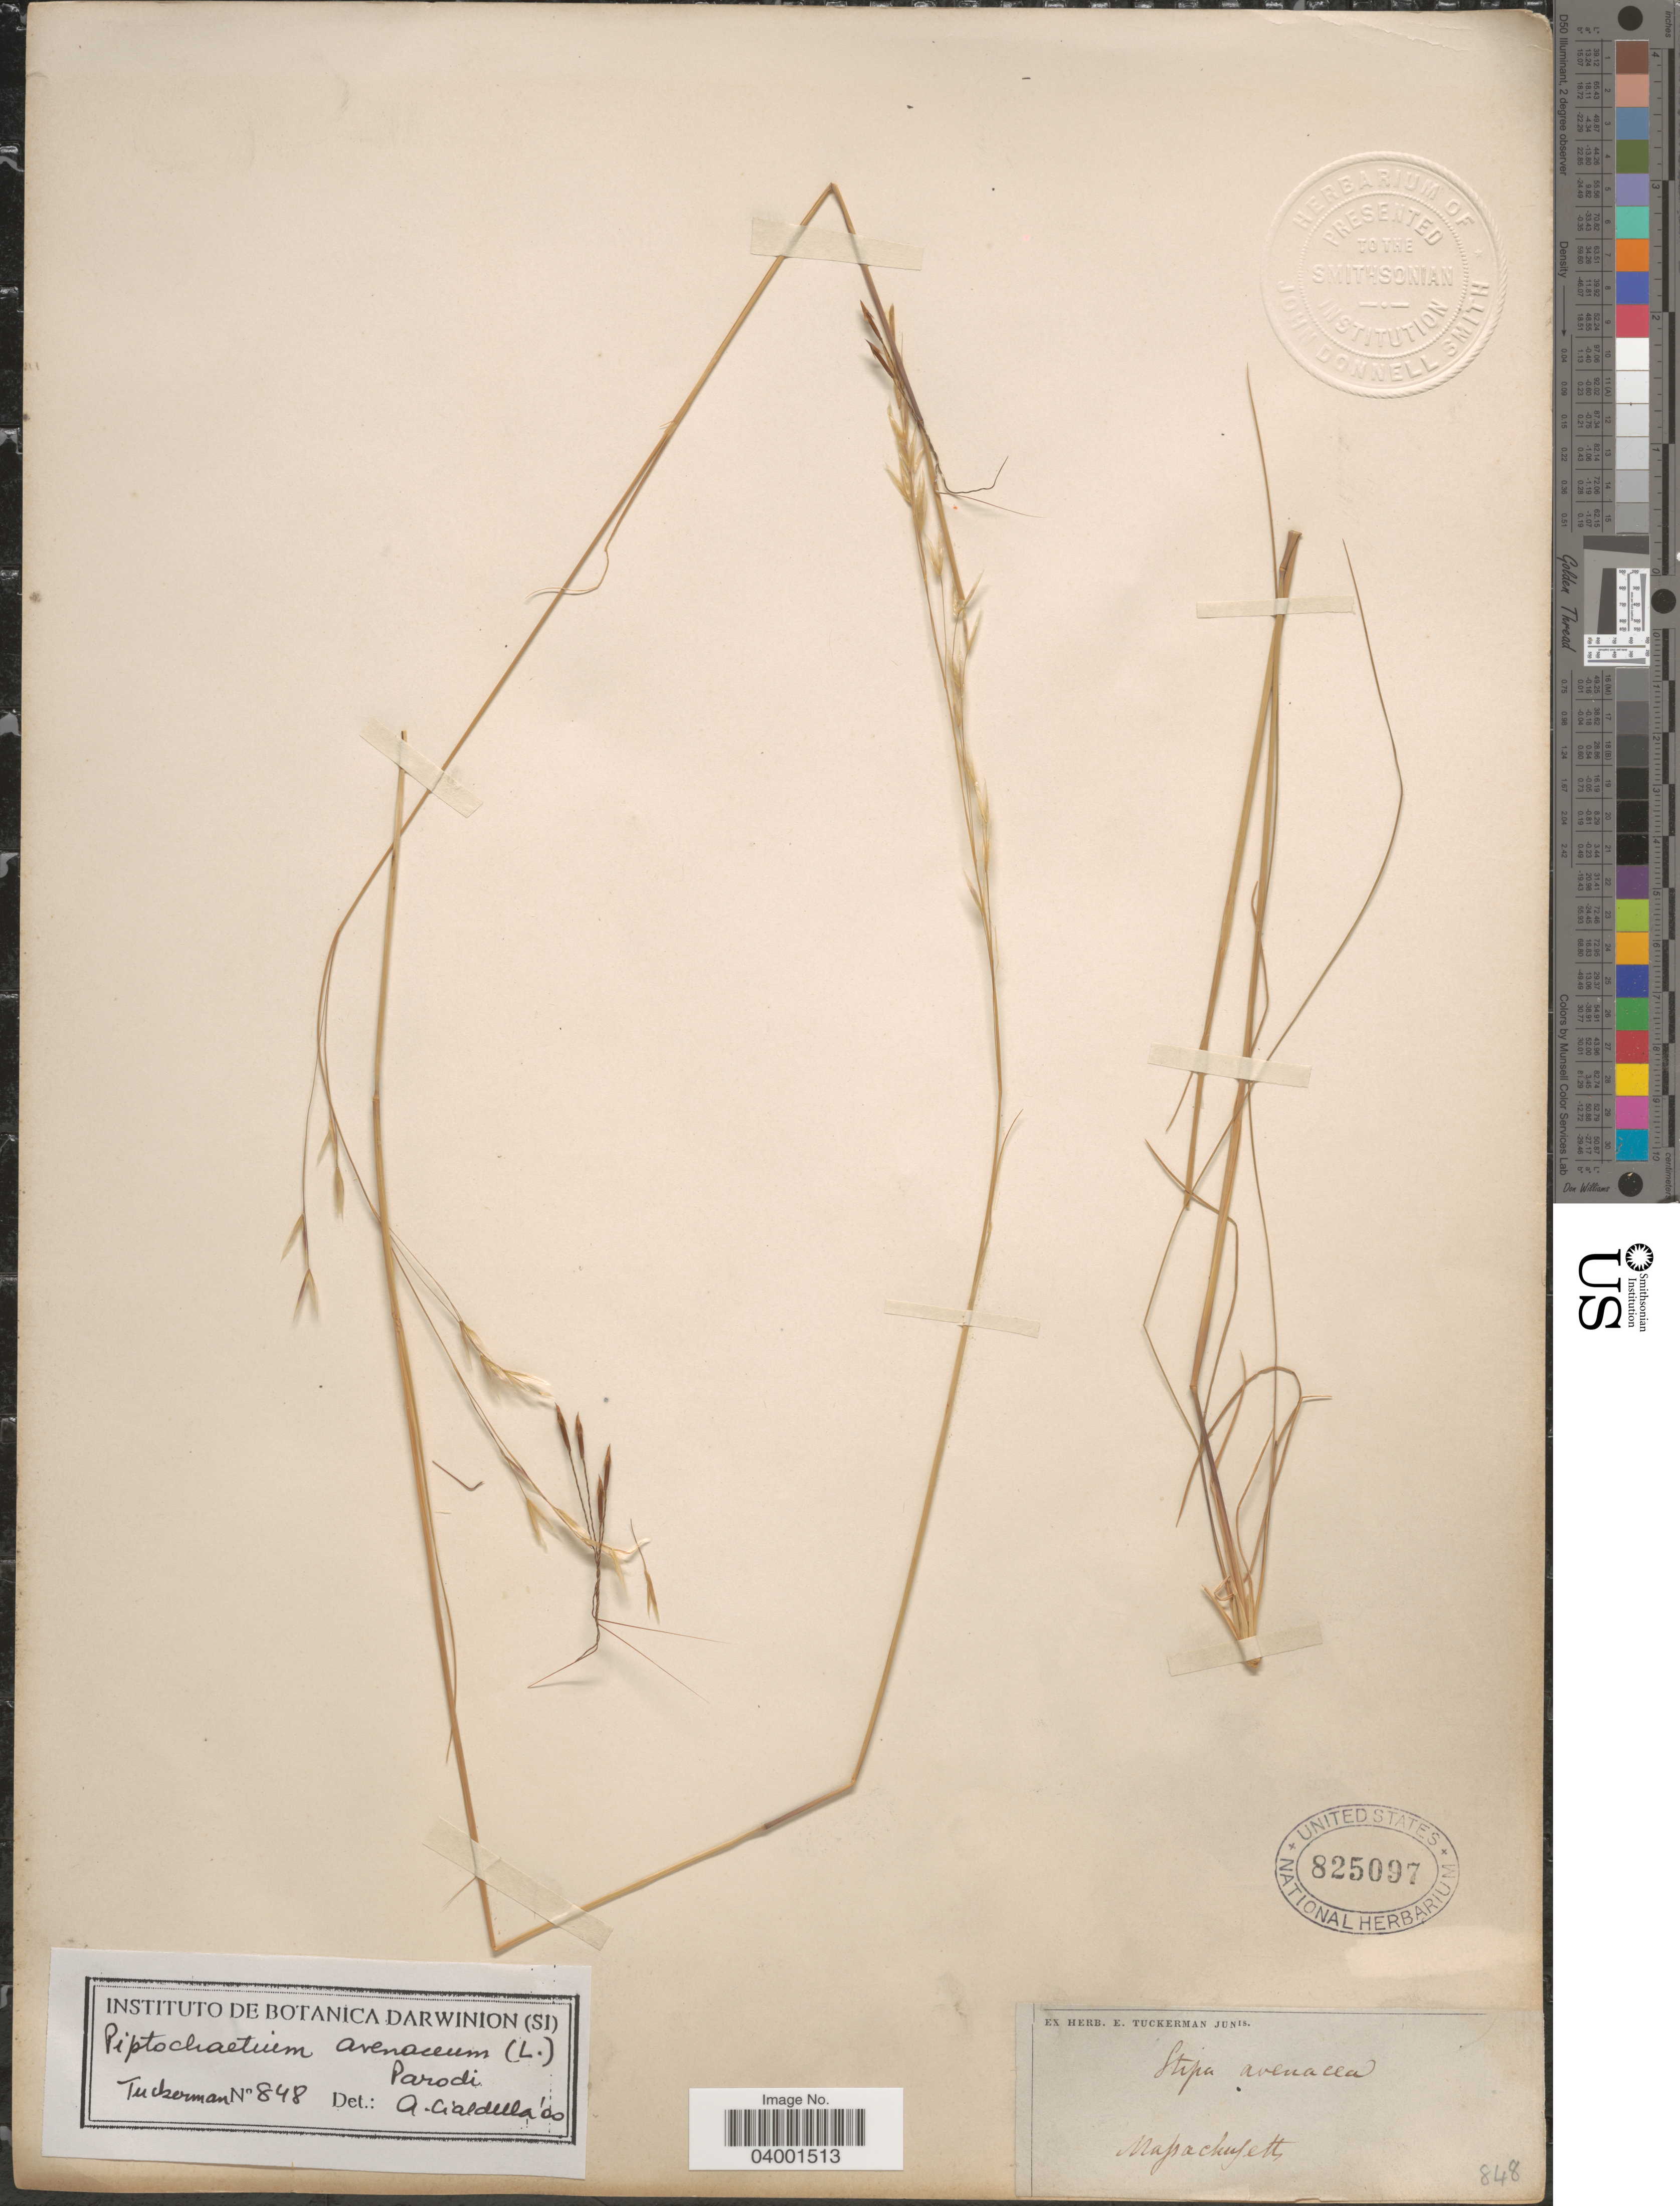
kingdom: Plantae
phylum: Tracheophyta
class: Liliopsida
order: Poales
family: Poaceae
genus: Piptochaetium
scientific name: Piptochaetium avenaceum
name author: (L.) Parodi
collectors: ex herb. E. Tuckerman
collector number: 848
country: United States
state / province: Massachusetts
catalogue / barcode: US 825097